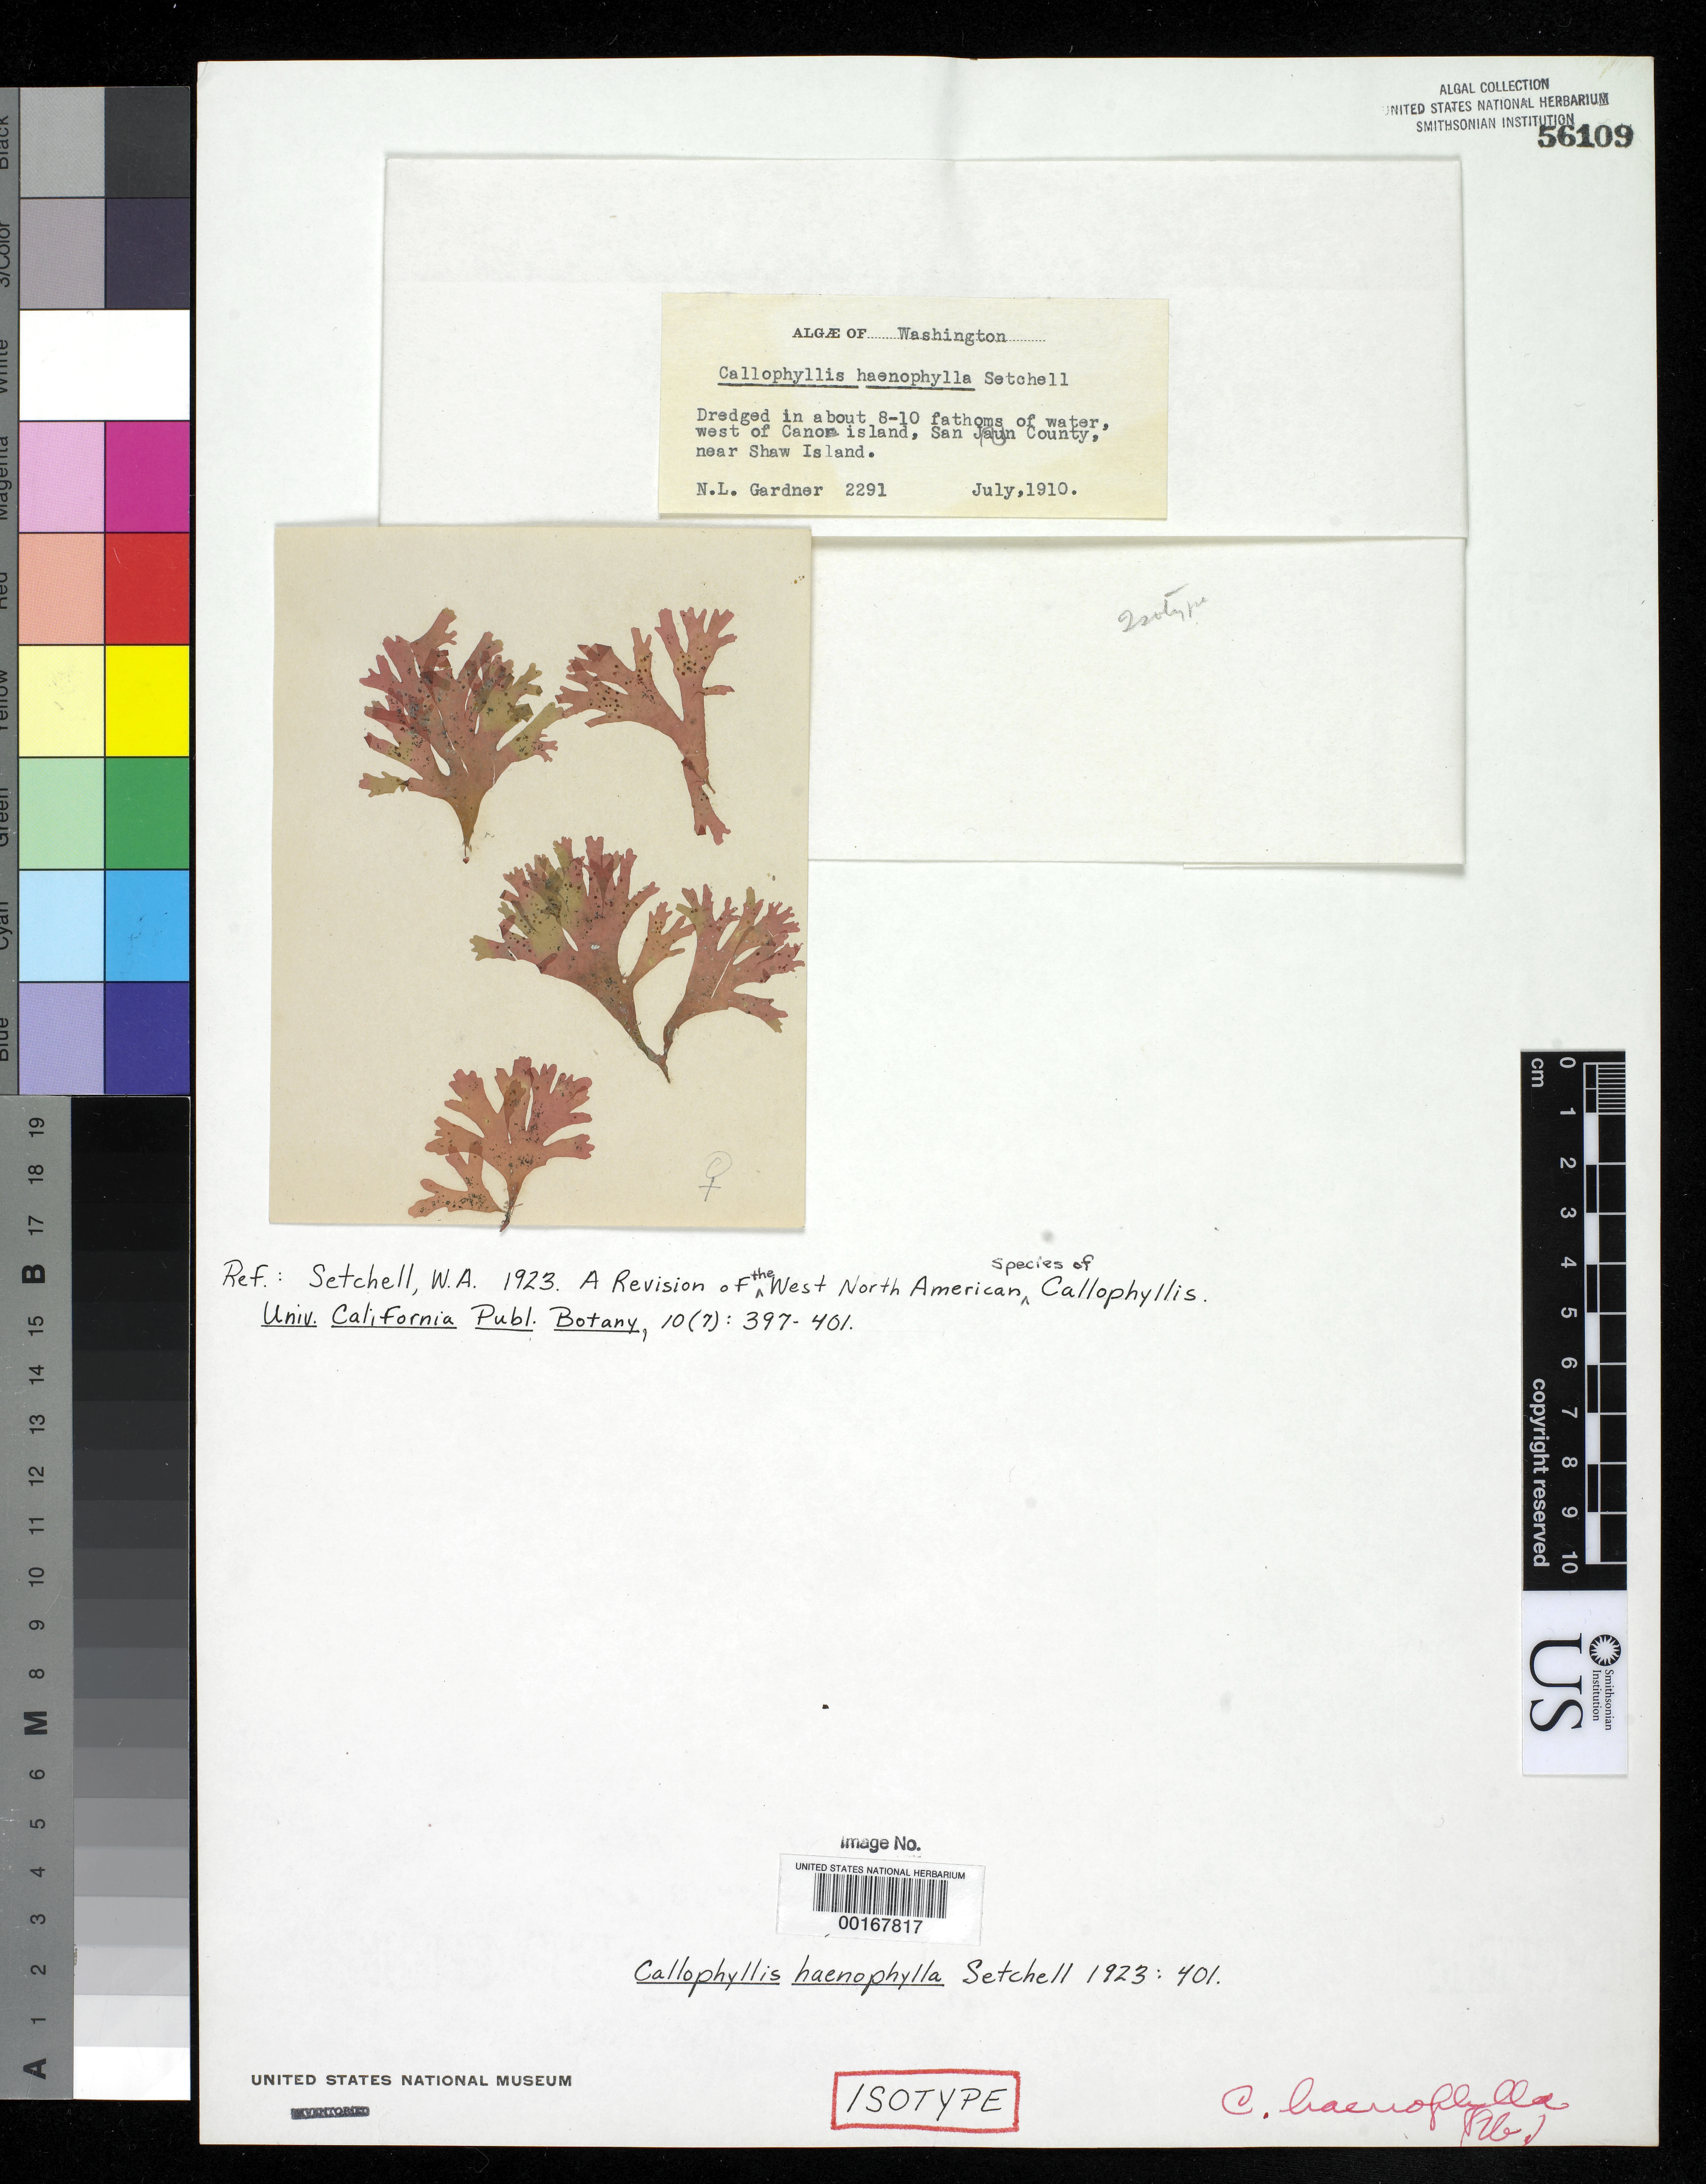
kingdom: Plantae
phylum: Rhodophyta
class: Florideophyceae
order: Gigartinales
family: Kallymeniaceae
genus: Callophyllis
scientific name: Callophyllis heanophylla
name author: Setch.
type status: Isotype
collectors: N. Gardner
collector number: NLG 2291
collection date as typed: Jul 1910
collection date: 1910-07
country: United States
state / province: Washington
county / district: San Juan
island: Canoe Island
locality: Near Shaw Island, west of Canoe Island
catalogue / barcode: US 56109